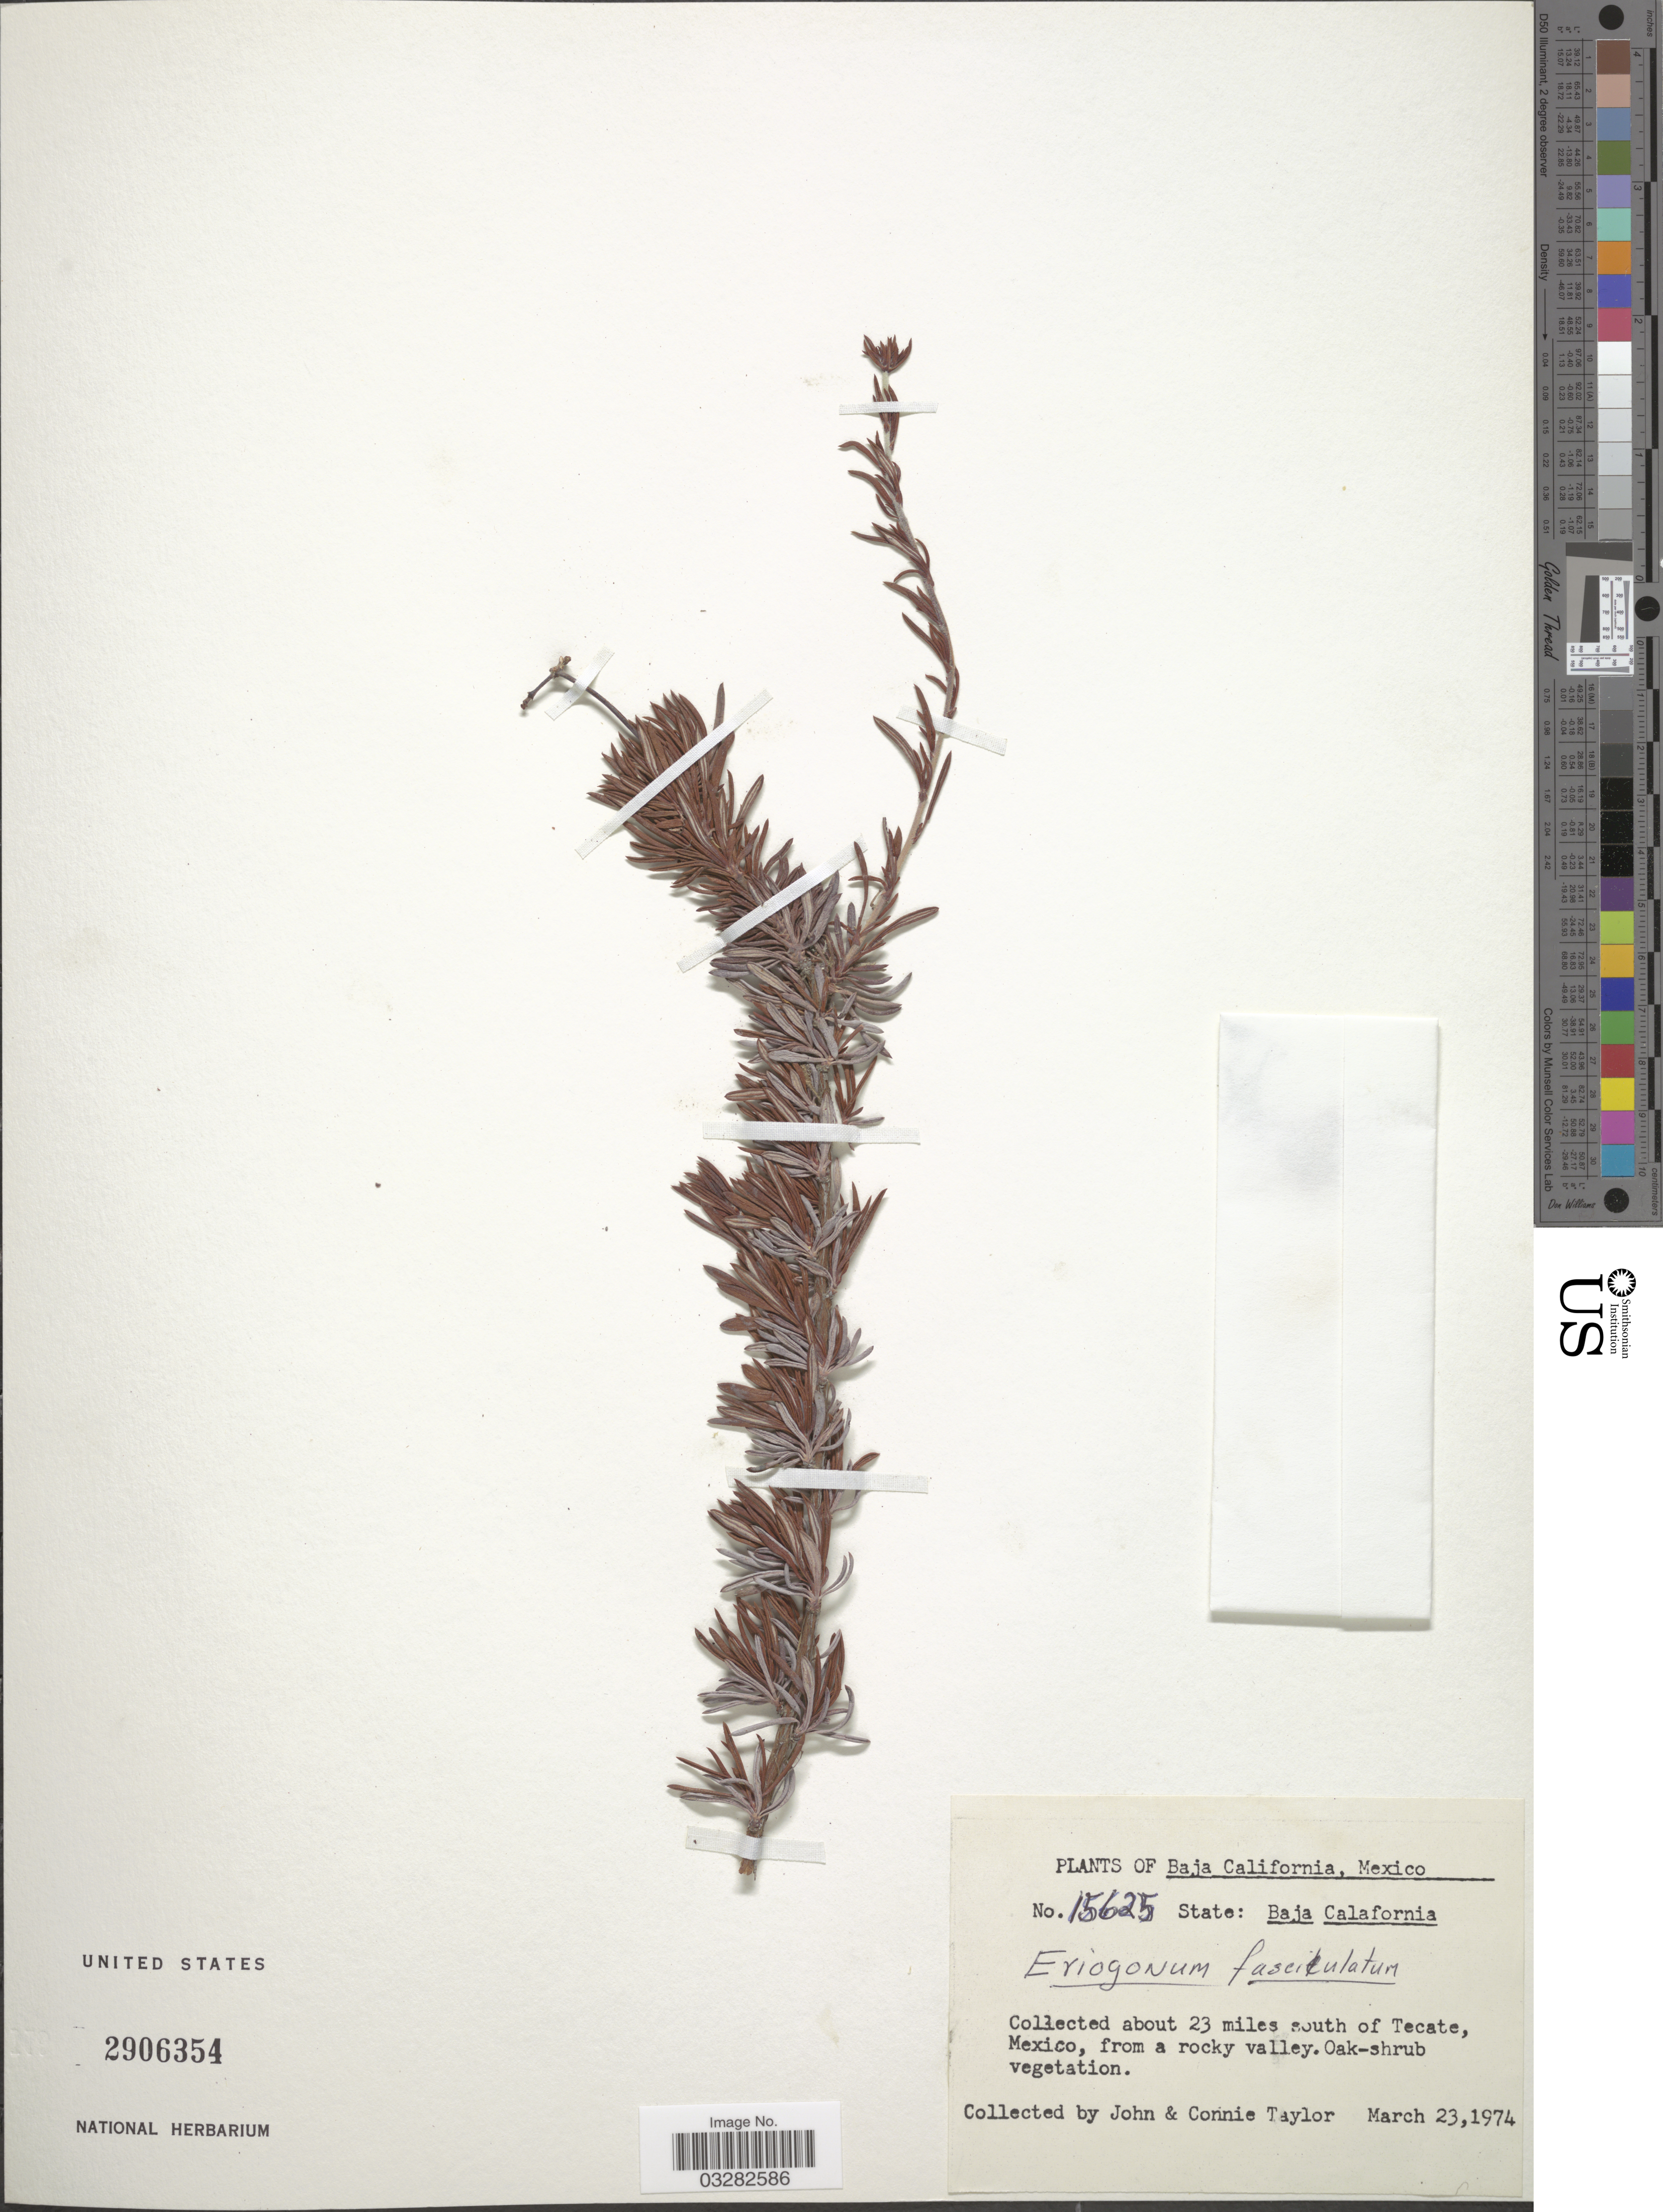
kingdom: Plantae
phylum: Tracheophyta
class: Magnoliopsida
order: Caryophyllales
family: Polygonaceae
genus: Eriogonum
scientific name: Eriogonum fasciculatum var. fasciculatum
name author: Benth.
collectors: J. Taylor & C. Taylor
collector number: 15625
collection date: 1974-03-23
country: Mexico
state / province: Baja California Norte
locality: Baja California. Collected about 23 miles south of Tecate.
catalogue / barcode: US 2906354